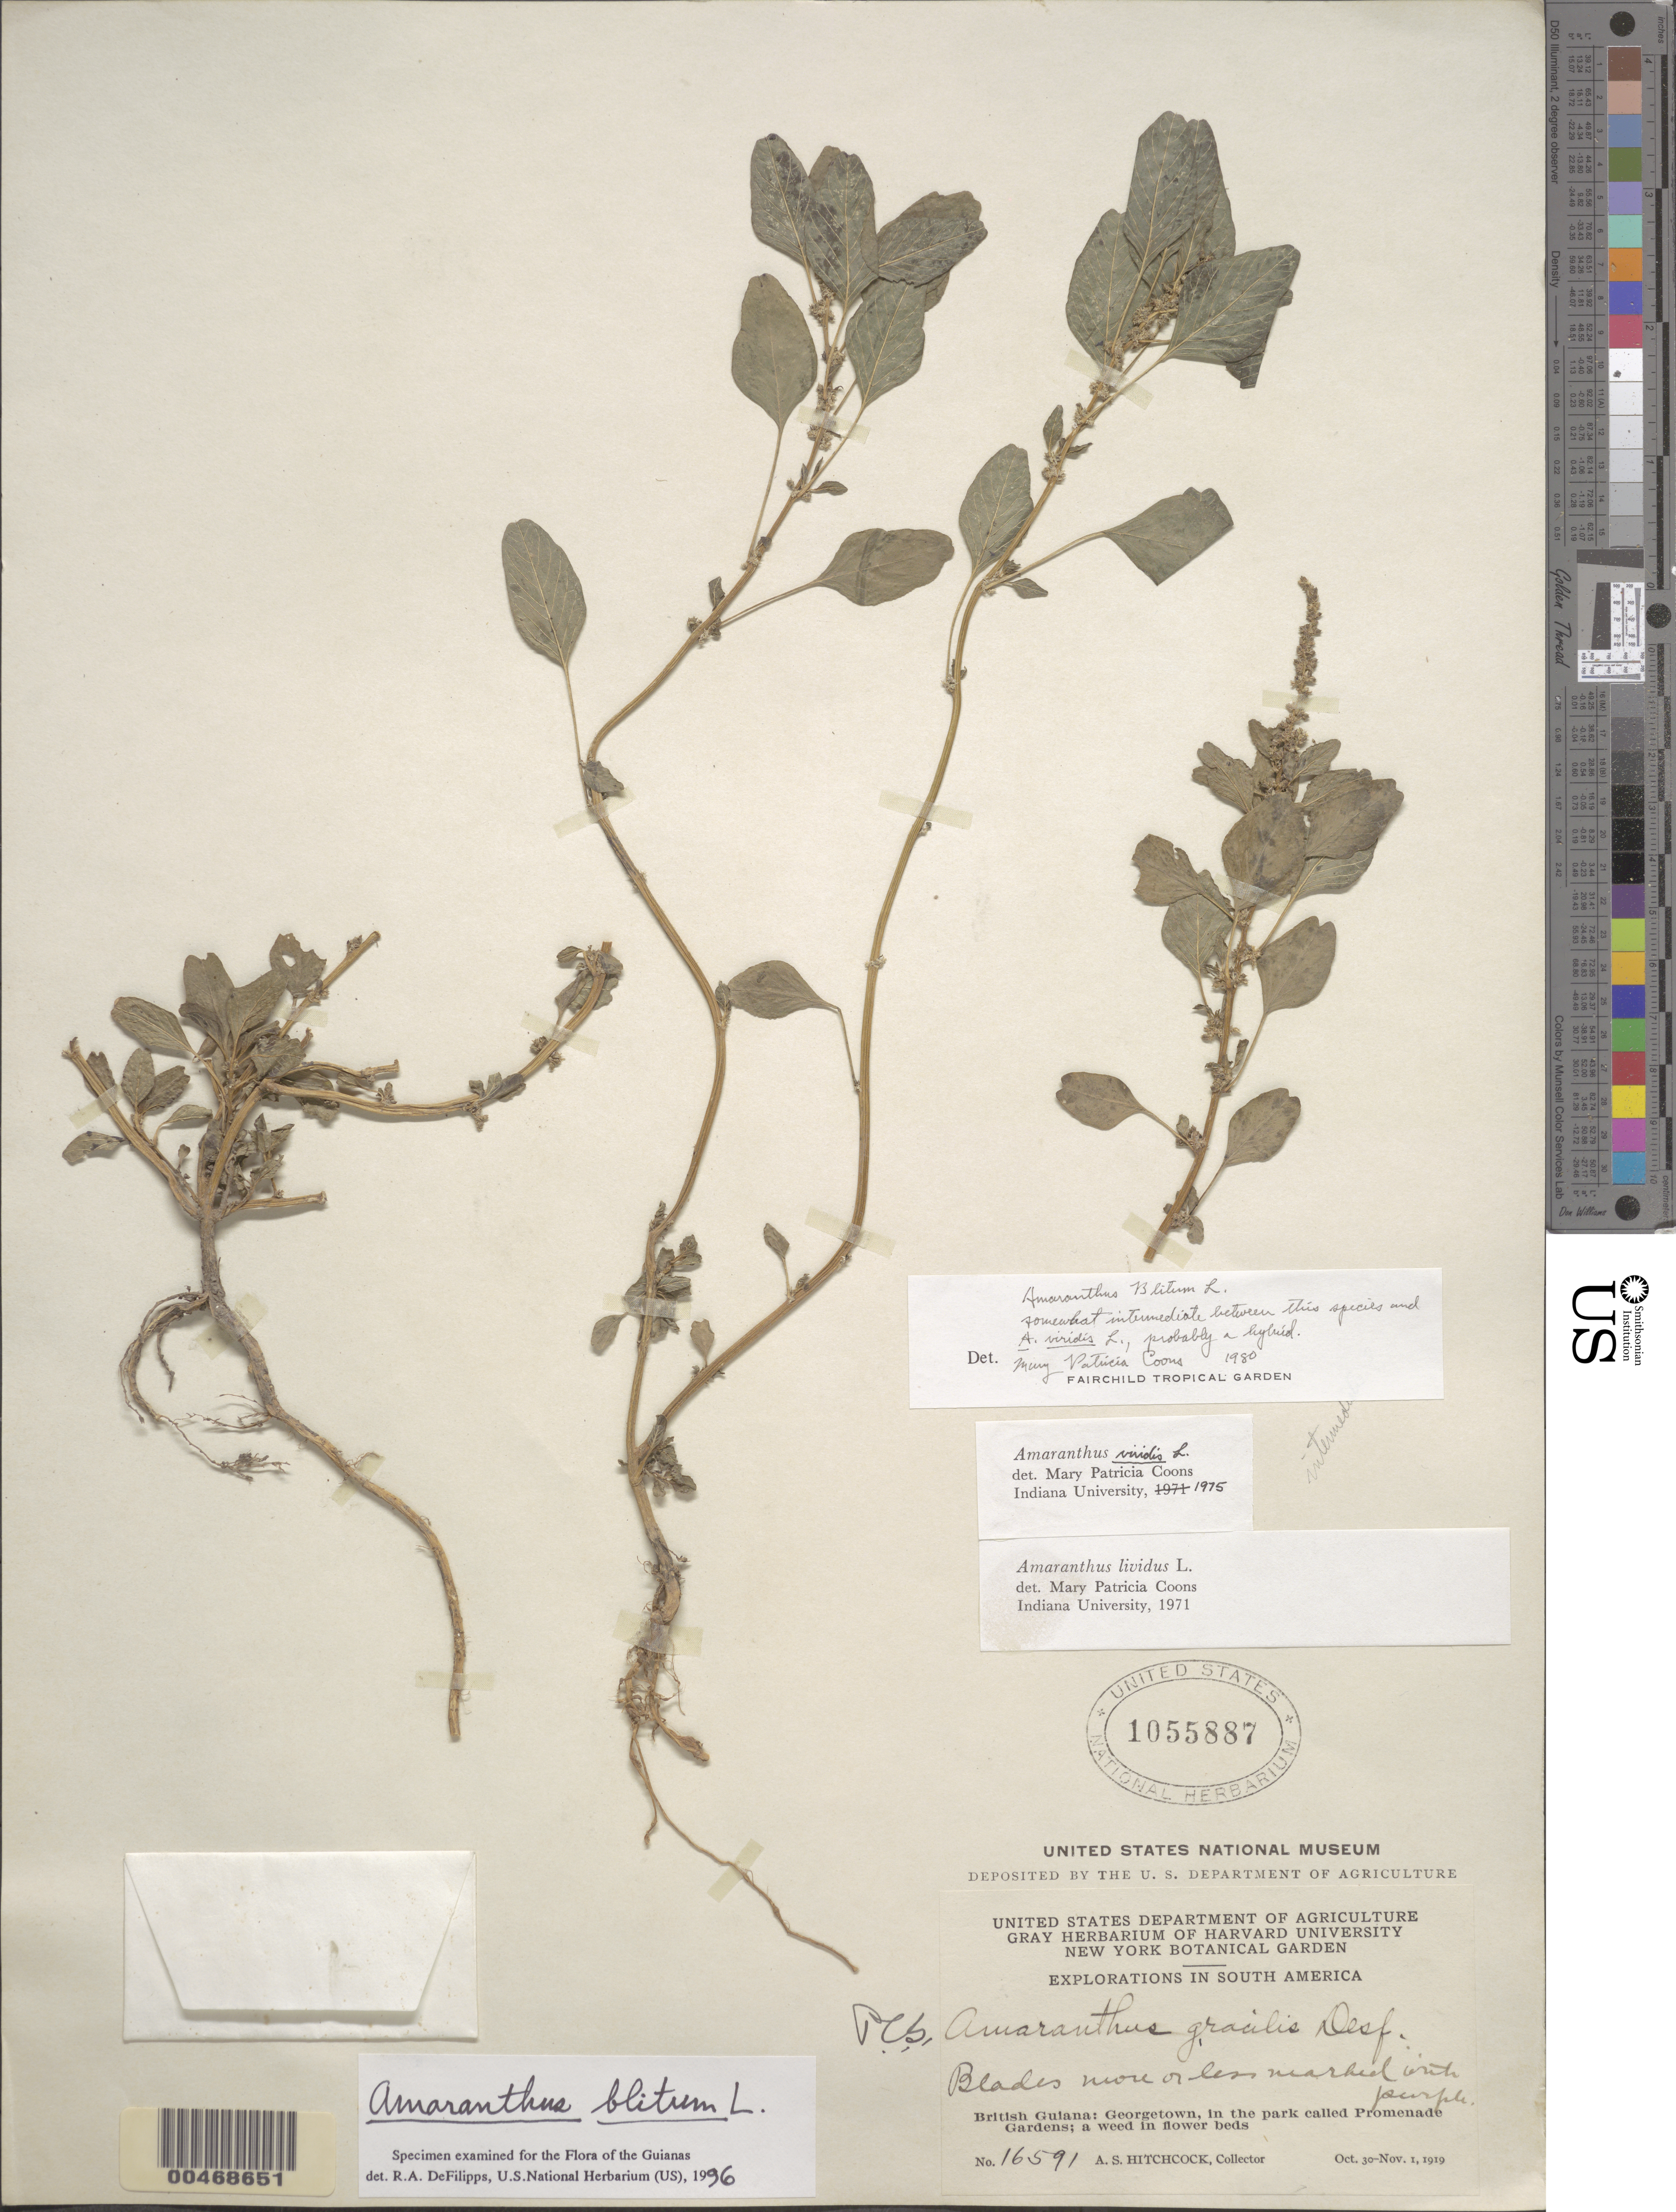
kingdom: Plantae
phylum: Tracheophyta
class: Magnoliopsida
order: Caryophyllales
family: Amaranthaceae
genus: Amaranthus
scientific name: Amaranthus blitum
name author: L.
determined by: DeFilipps, R. A.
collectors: A. S. Hitchcock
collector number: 16591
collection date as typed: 30-Oct-19 to 1-Nov-19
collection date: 1919-10-30/1919-11-01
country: Guyana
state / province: Demerara-Mahaica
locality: Georgetown, Promenade Gardens Park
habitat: Weed in flower bed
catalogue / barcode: US 1055887